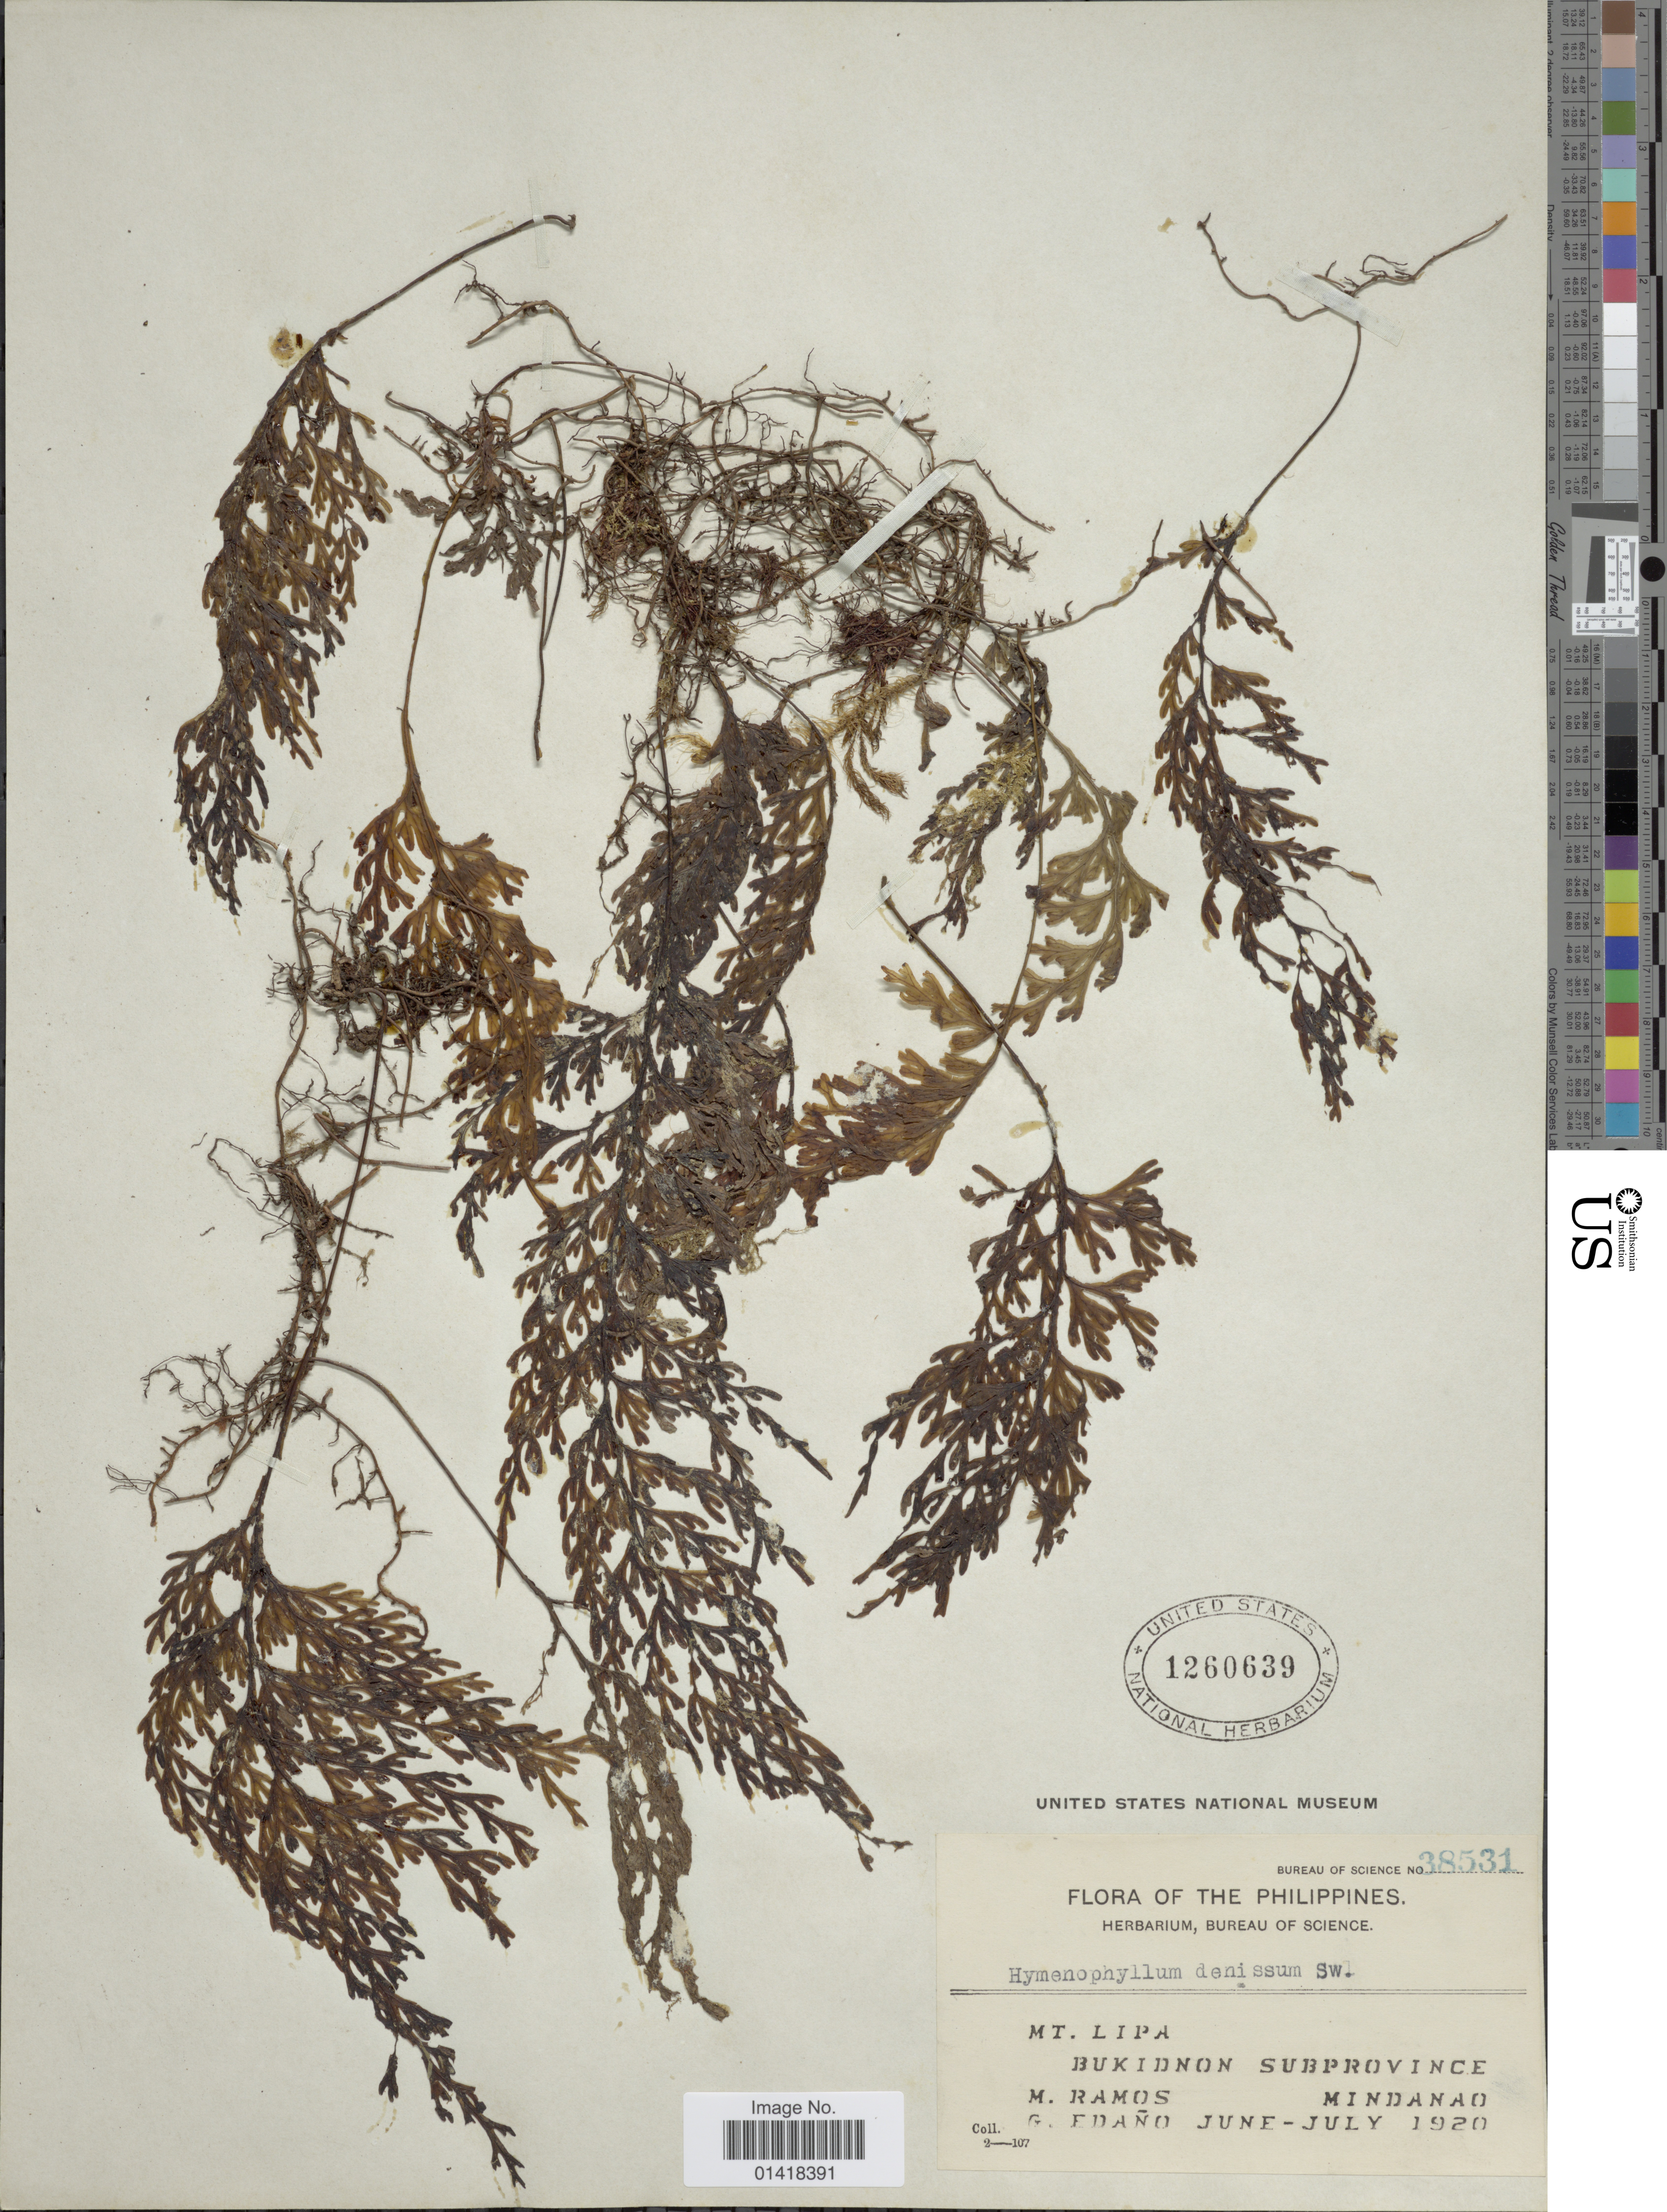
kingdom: Plantae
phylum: Tracheophyta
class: Polypodiopsida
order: Hymenophyllales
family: Hymenophyllaceae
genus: Hymenophyllum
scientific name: Hymenophyllum modestum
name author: Bosch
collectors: M. Ramos & G. Edaño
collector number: Bureau of Science 38531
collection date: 1920-06/1920-07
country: Philippines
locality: The Philippines. Mt. Lipa. Nukidnon Subprovince. Mindanao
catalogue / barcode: US 1260639